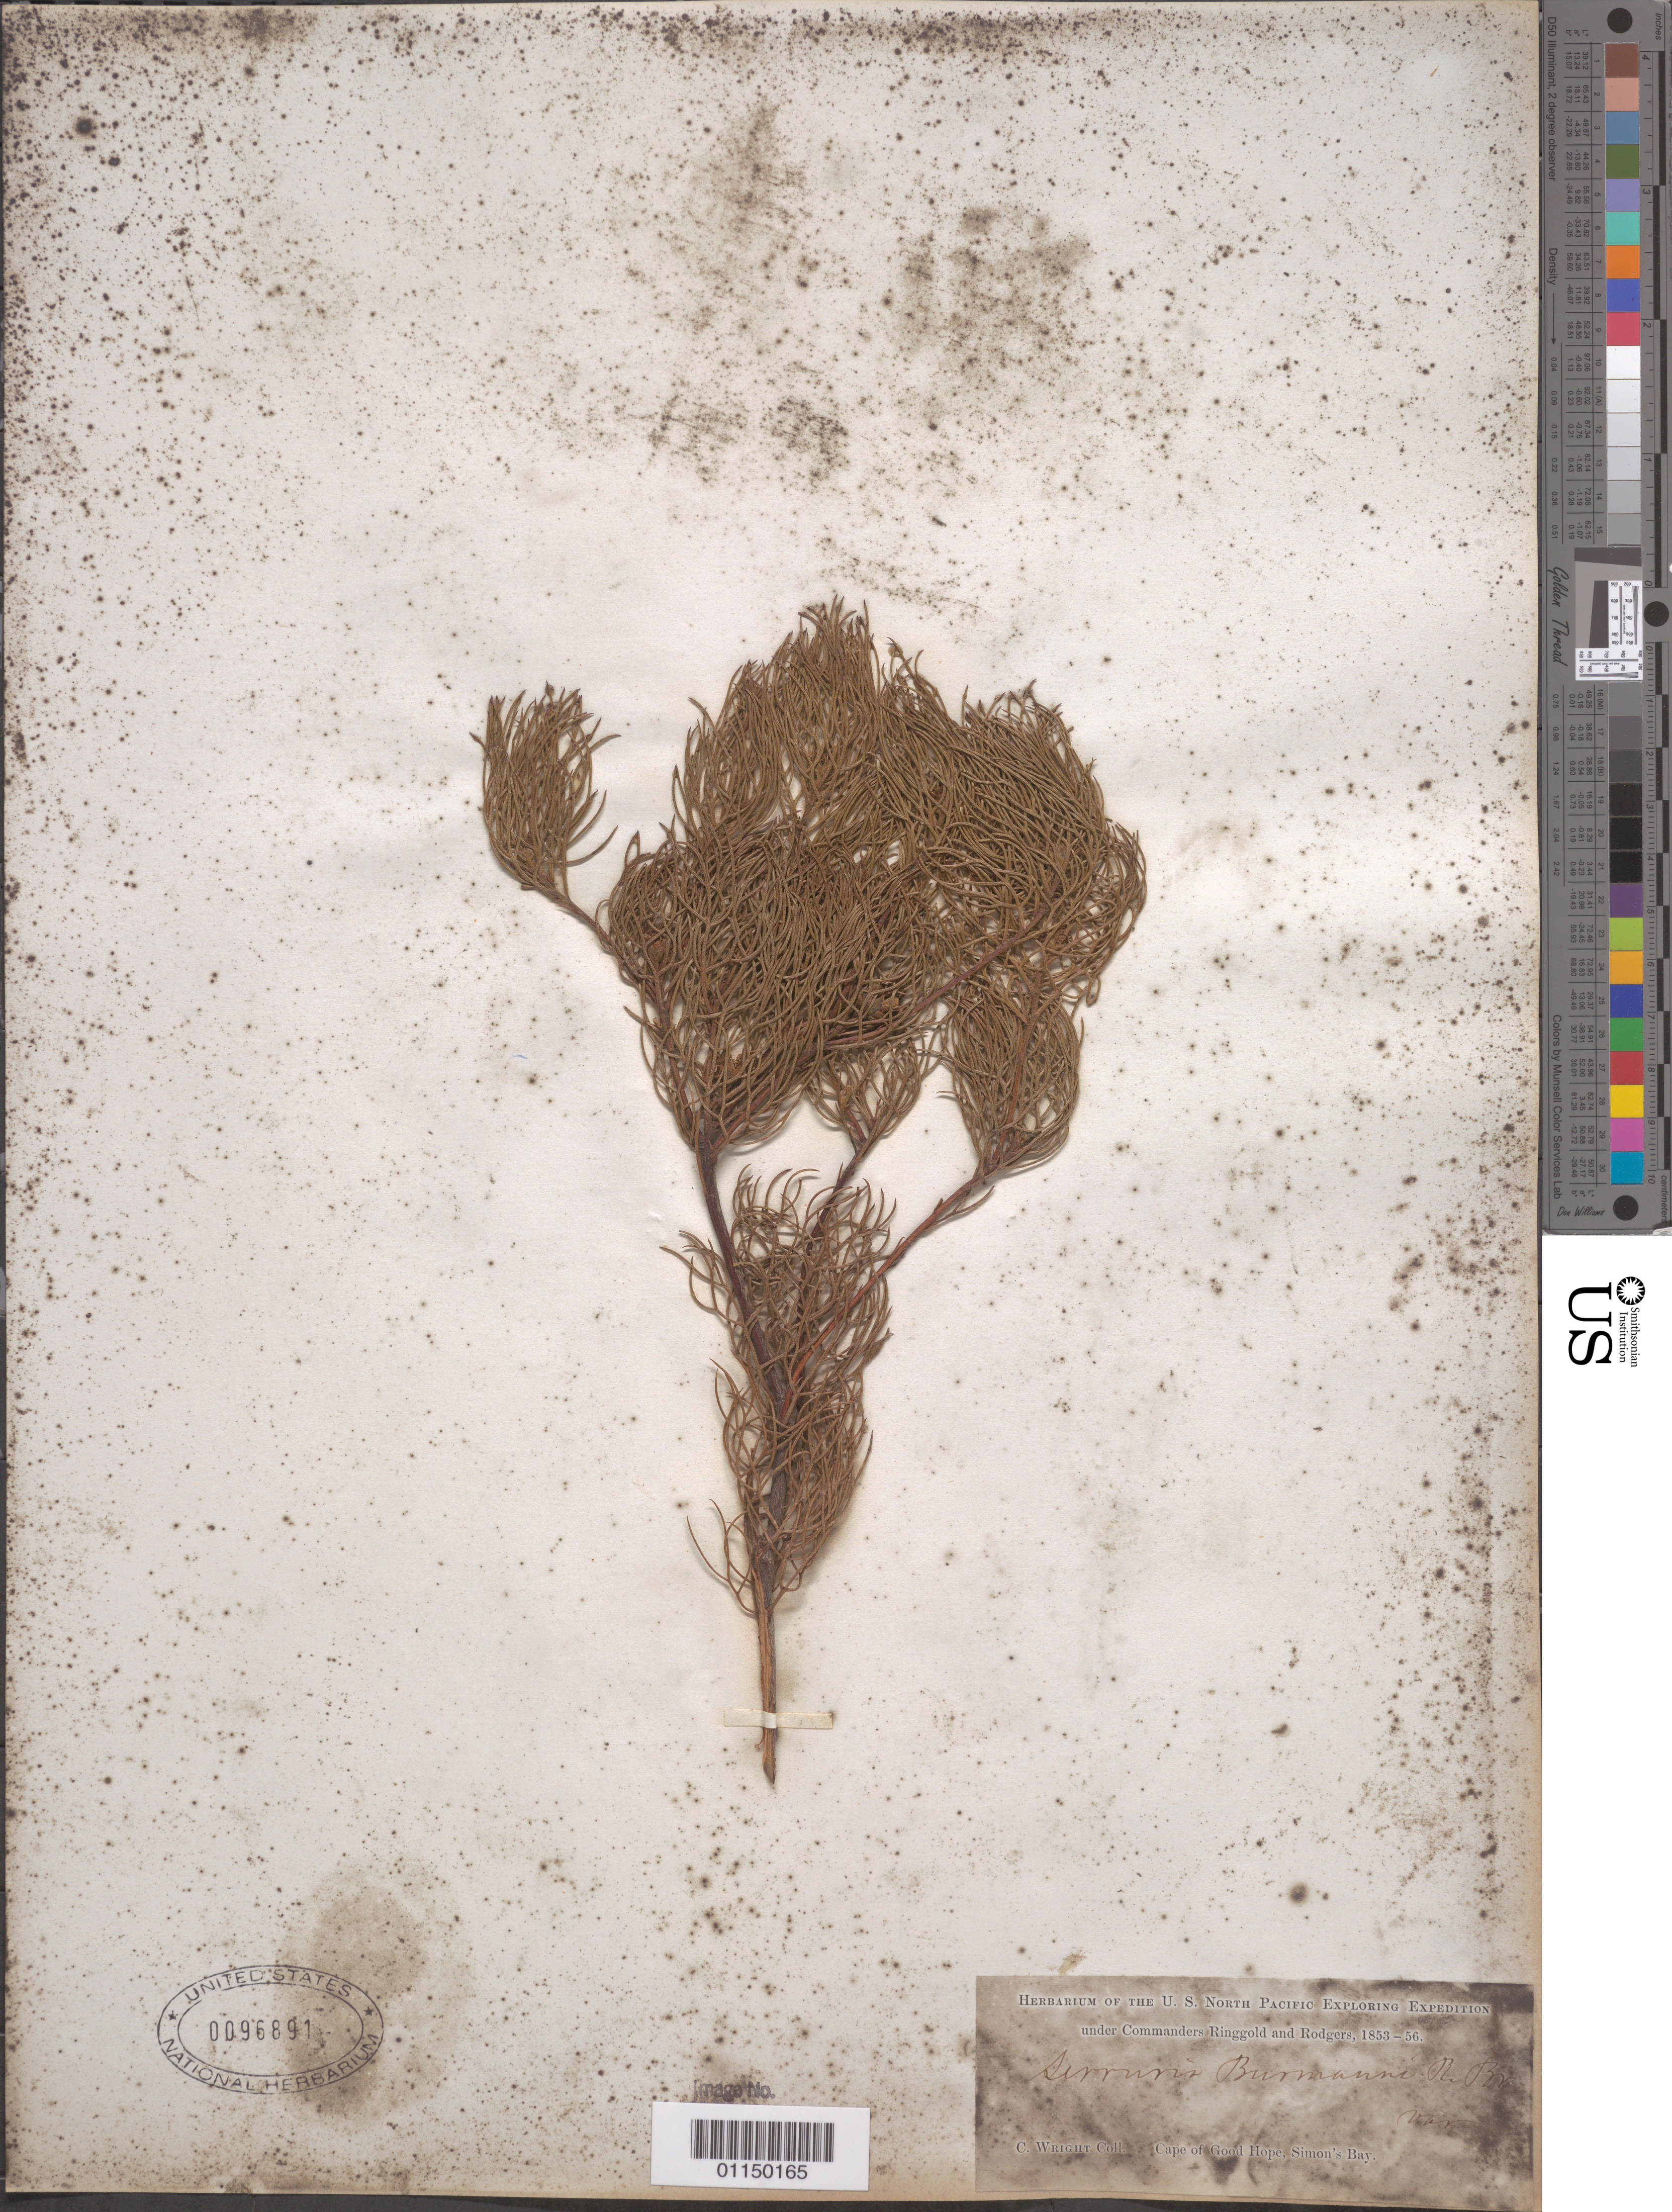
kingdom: Plantae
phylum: Tracheophyta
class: Magnoliopsida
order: Proteales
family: Proteaceae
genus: Serruria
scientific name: Serruria burmanni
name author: R. Br.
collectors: C. Wright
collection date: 1853/1856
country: South Africa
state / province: Western Cape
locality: Cape of Good Hope, Simon's Bay.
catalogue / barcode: US 96891